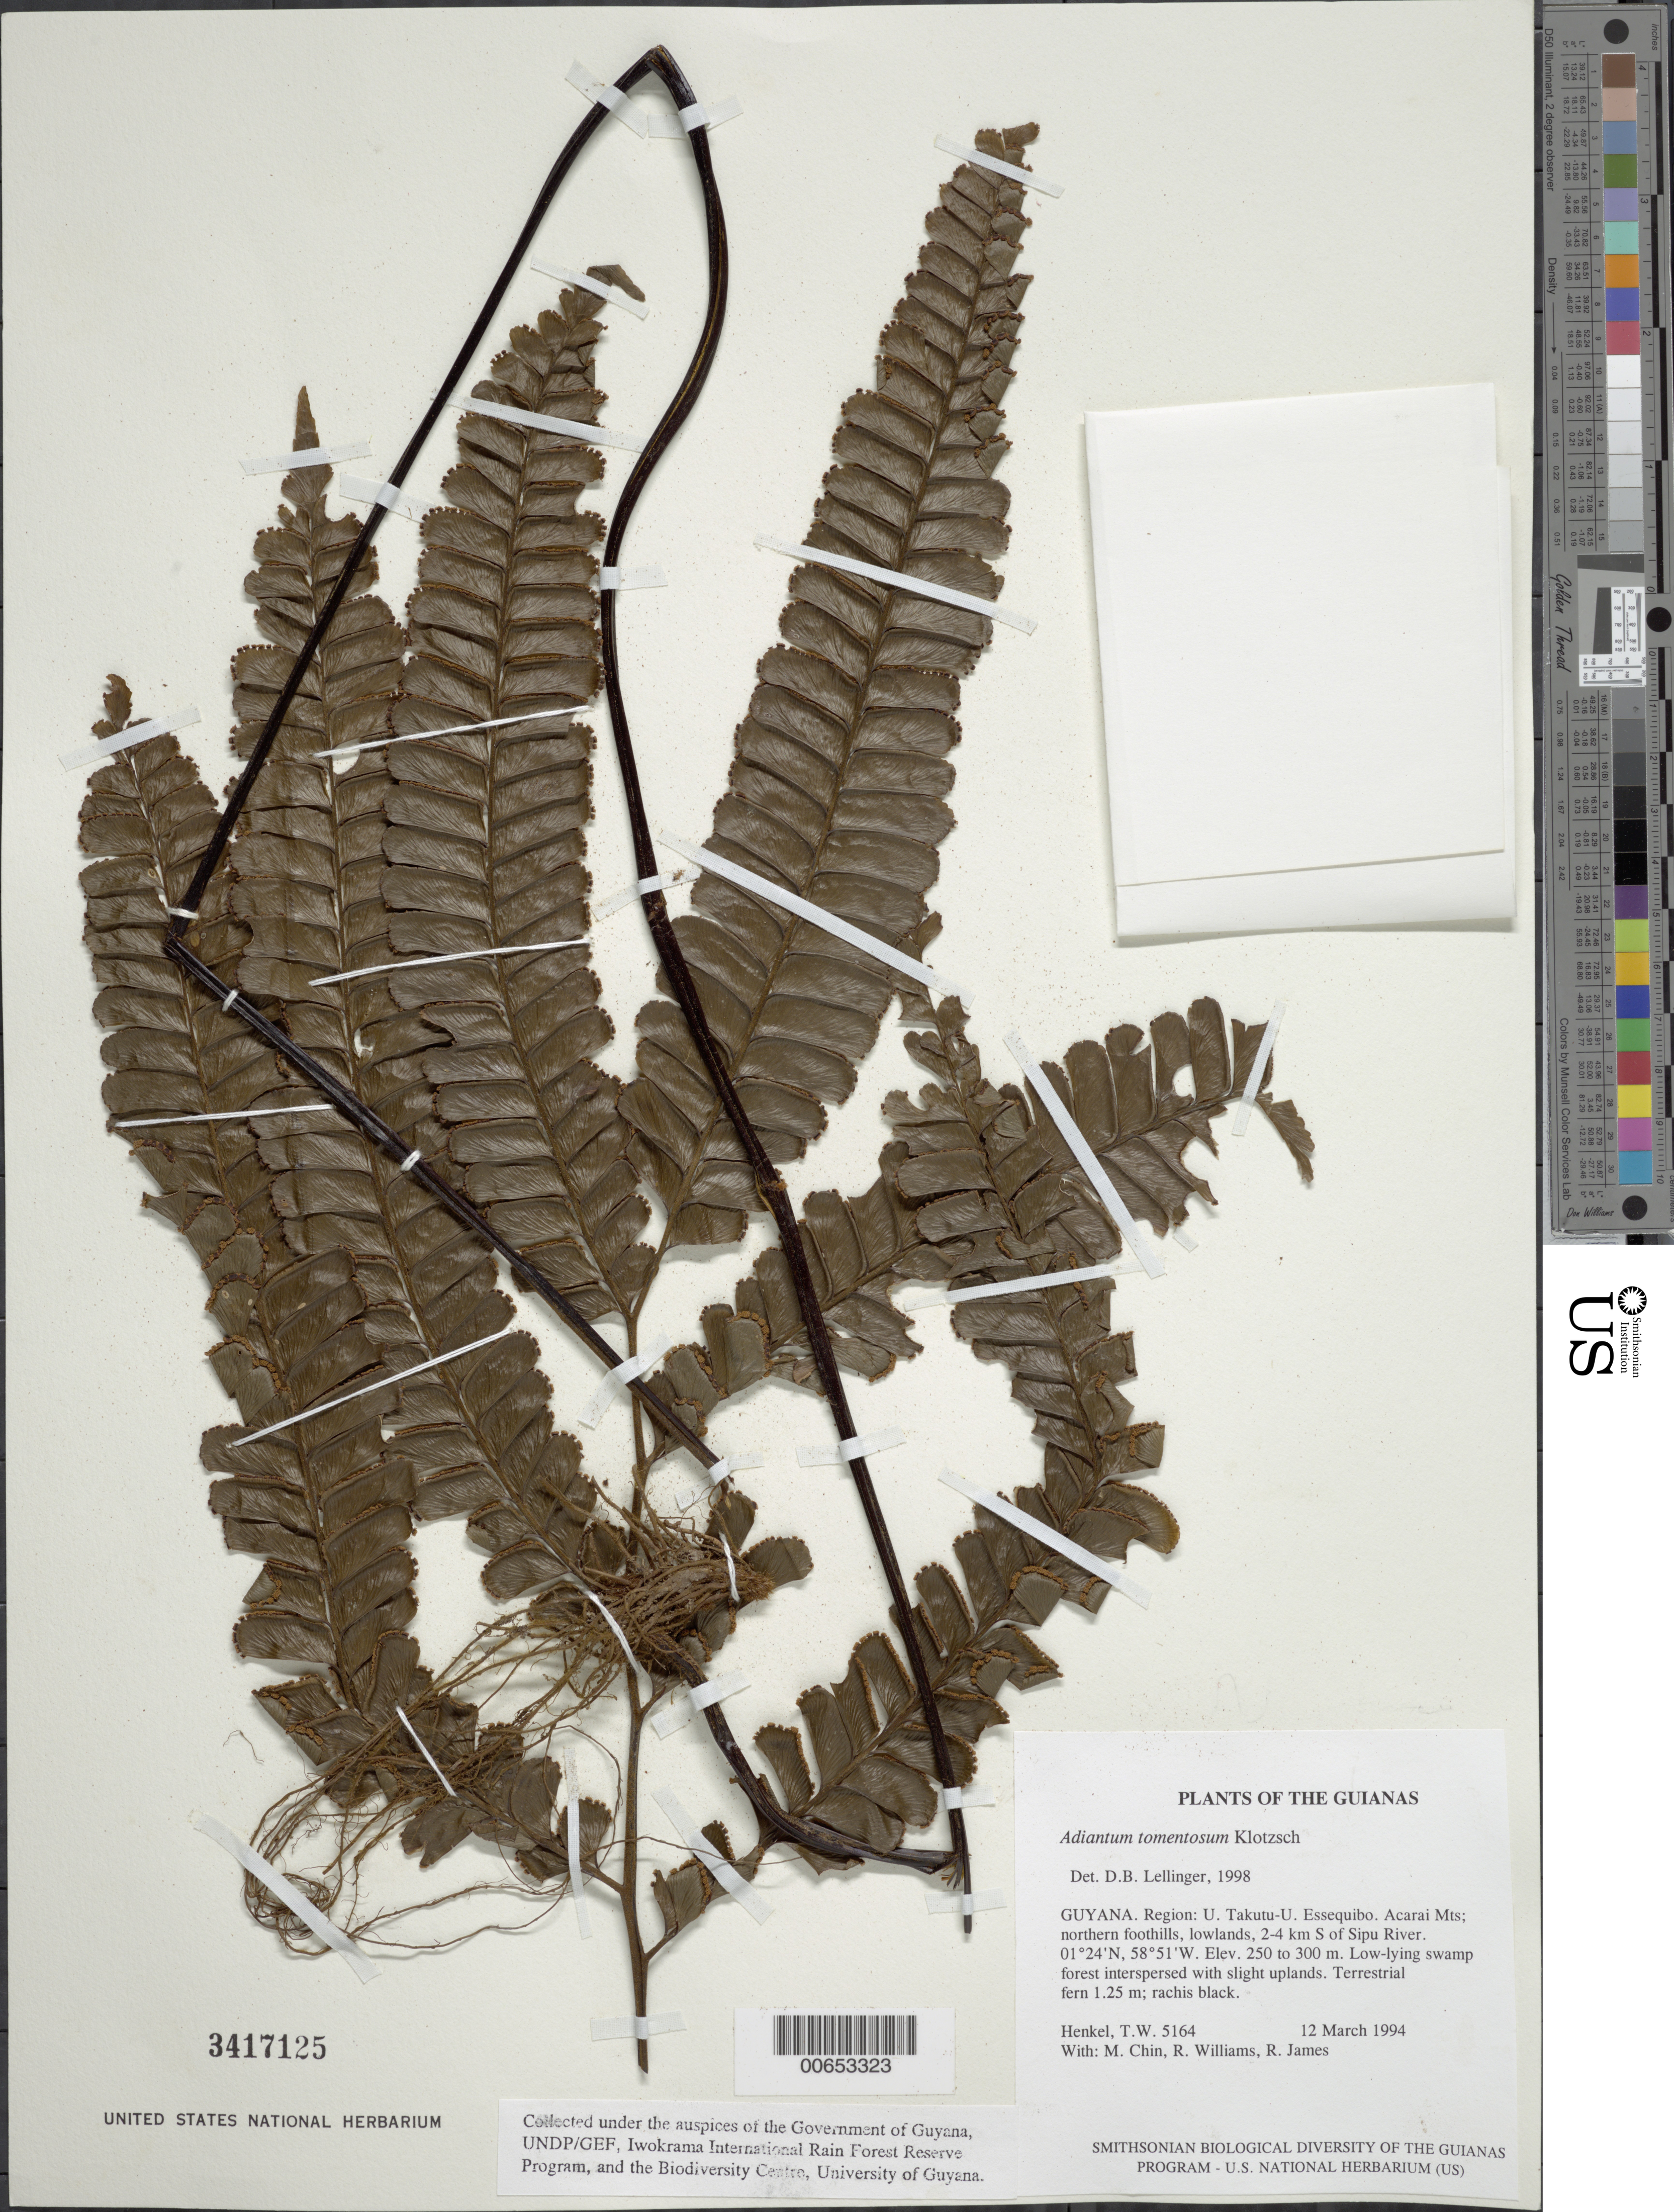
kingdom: Plantae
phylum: Tracheophyta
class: Polypodiopsida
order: Polypodiales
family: Pteridaceae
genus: Adiantum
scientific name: Adiantum tomentosum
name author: Klotzsch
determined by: Lellinger, David B., (BOT), Smithsonian Institution - National Museum of Natural History (UNITED STATES)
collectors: T. Henkel, M. Chin, R. Williams & R. James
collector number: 5164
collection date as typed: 12 March 1994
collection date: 1994-03-12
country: Guyana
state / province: U. Takutu-U. Essequibo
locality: Acarai Mts; northern foothills, lowlands, 2-4 km S of Sipu River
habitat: Low-lying swamp forest interspersed with slight uplands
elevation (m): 250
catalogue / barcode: US 3417125